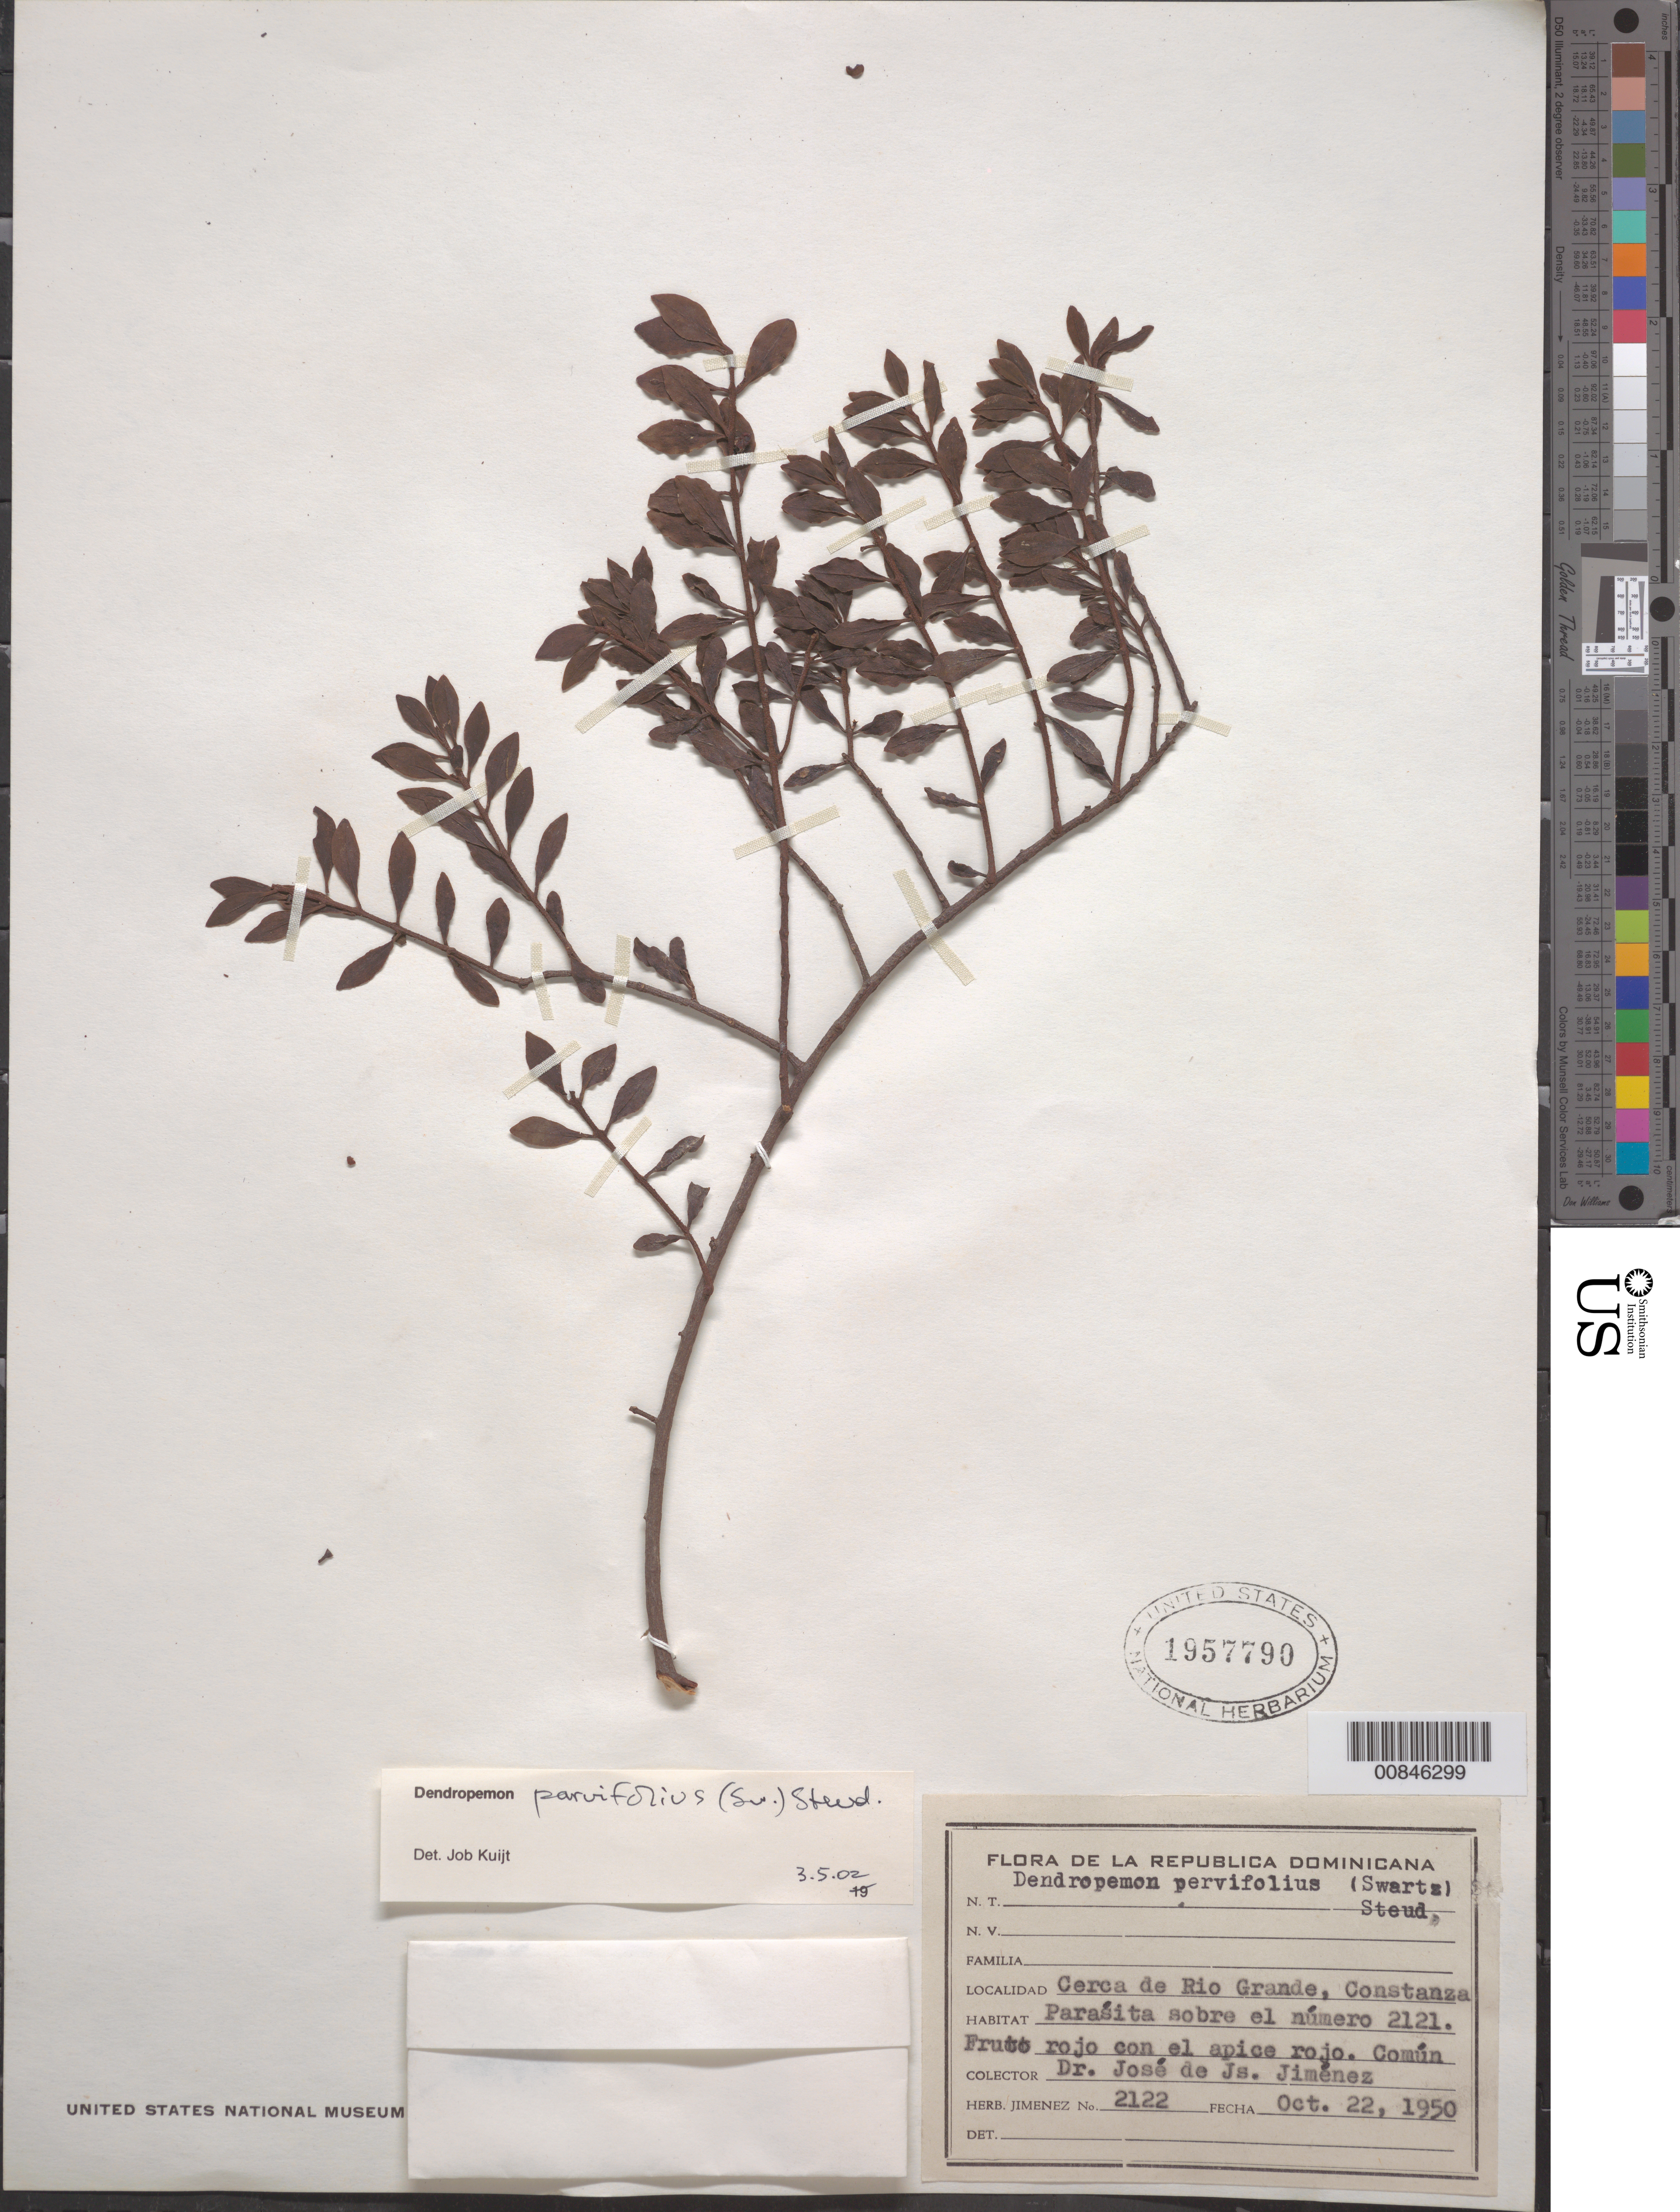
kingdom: Plantae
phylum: Tracheophyta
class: Magnoliopsida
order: Santalales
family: Loranthaceae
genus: Dendropemon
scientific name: Dendropemon parvifolium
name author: (Sw.) Blume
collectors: J. J. Jiménez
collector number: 2122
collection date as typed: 22 Oct 1950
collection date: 1950-10-22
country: Dominican Republic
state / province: La Vega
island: Hispaniola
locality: Cerca de Río Grande, Constanza.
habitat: Sobre el número 2121.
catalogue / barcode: US 1957790